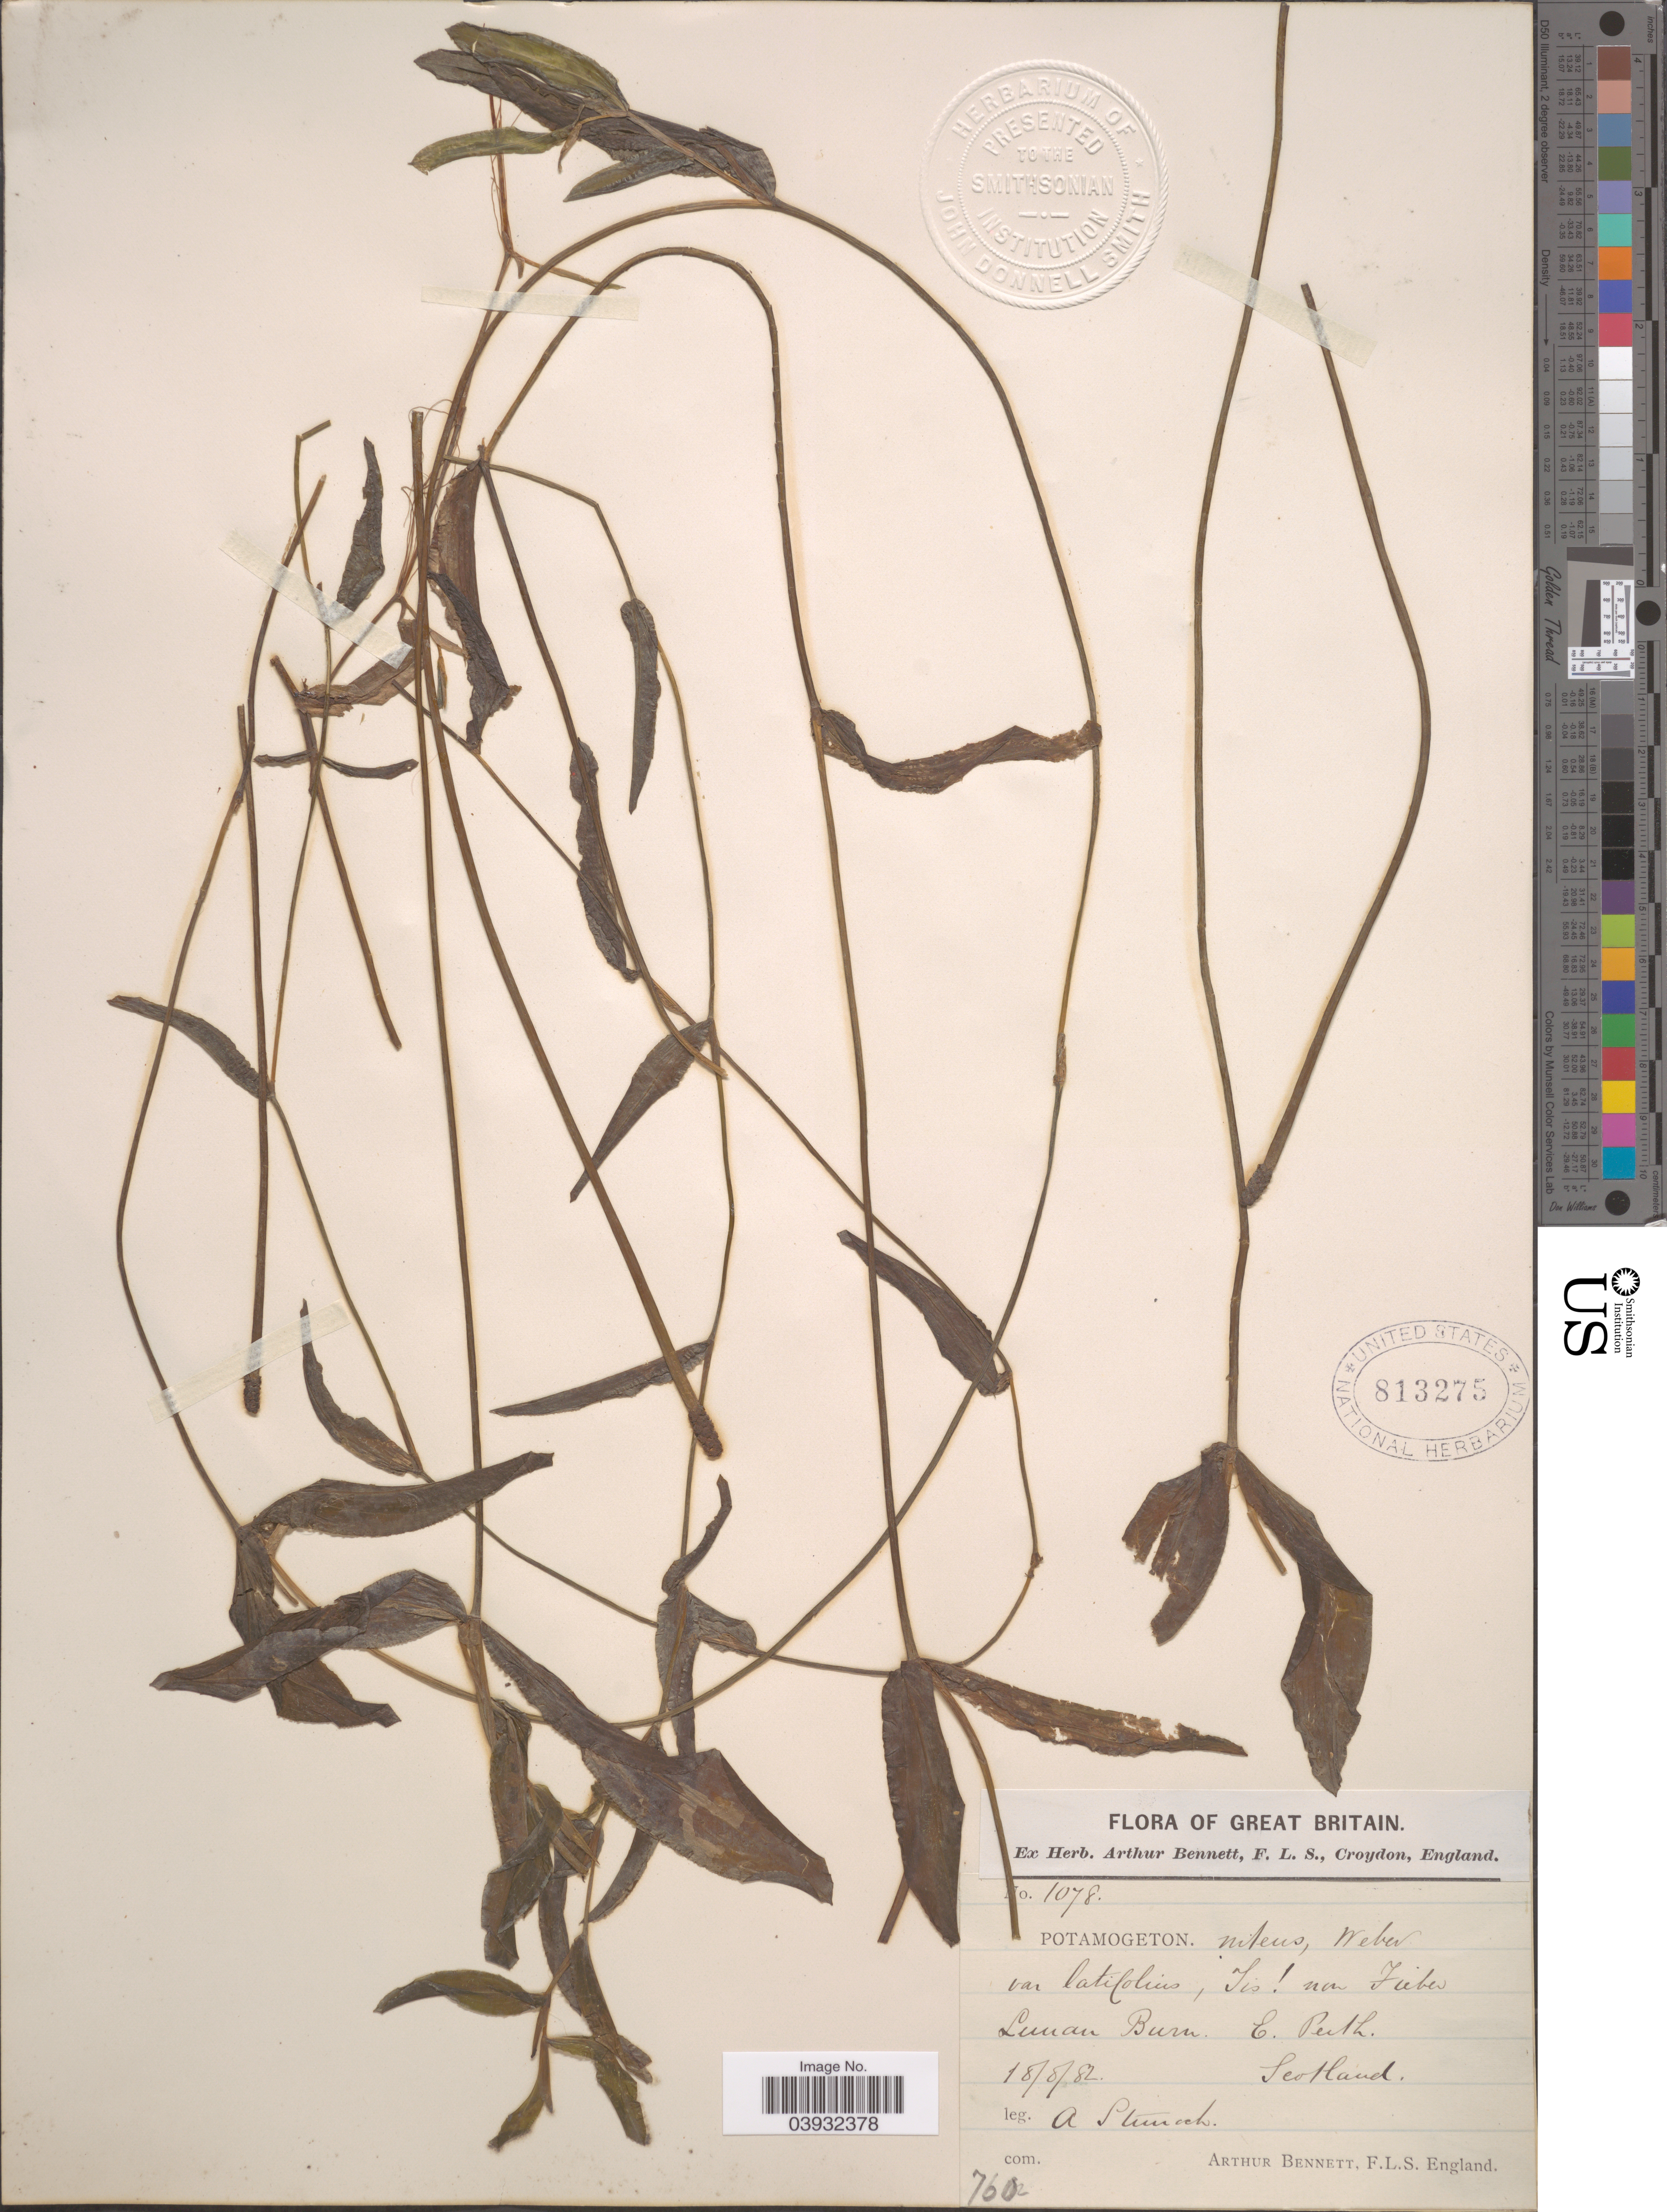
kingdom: Plantae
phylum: Tracheophyta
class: Liliopsida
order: Alismatales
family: Potamogetonaceae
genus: Potamogeton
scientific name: Potamogeton nitens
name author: Willd. ex Cham. & Schltdl.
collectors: A. Sterneck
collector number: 1078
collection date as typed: Transcribed d/m/y: 18/8/82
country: United Kingdom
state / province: Scotland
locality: Great Britain. Lunan Burn. E. Perth.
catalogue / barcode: US 813275